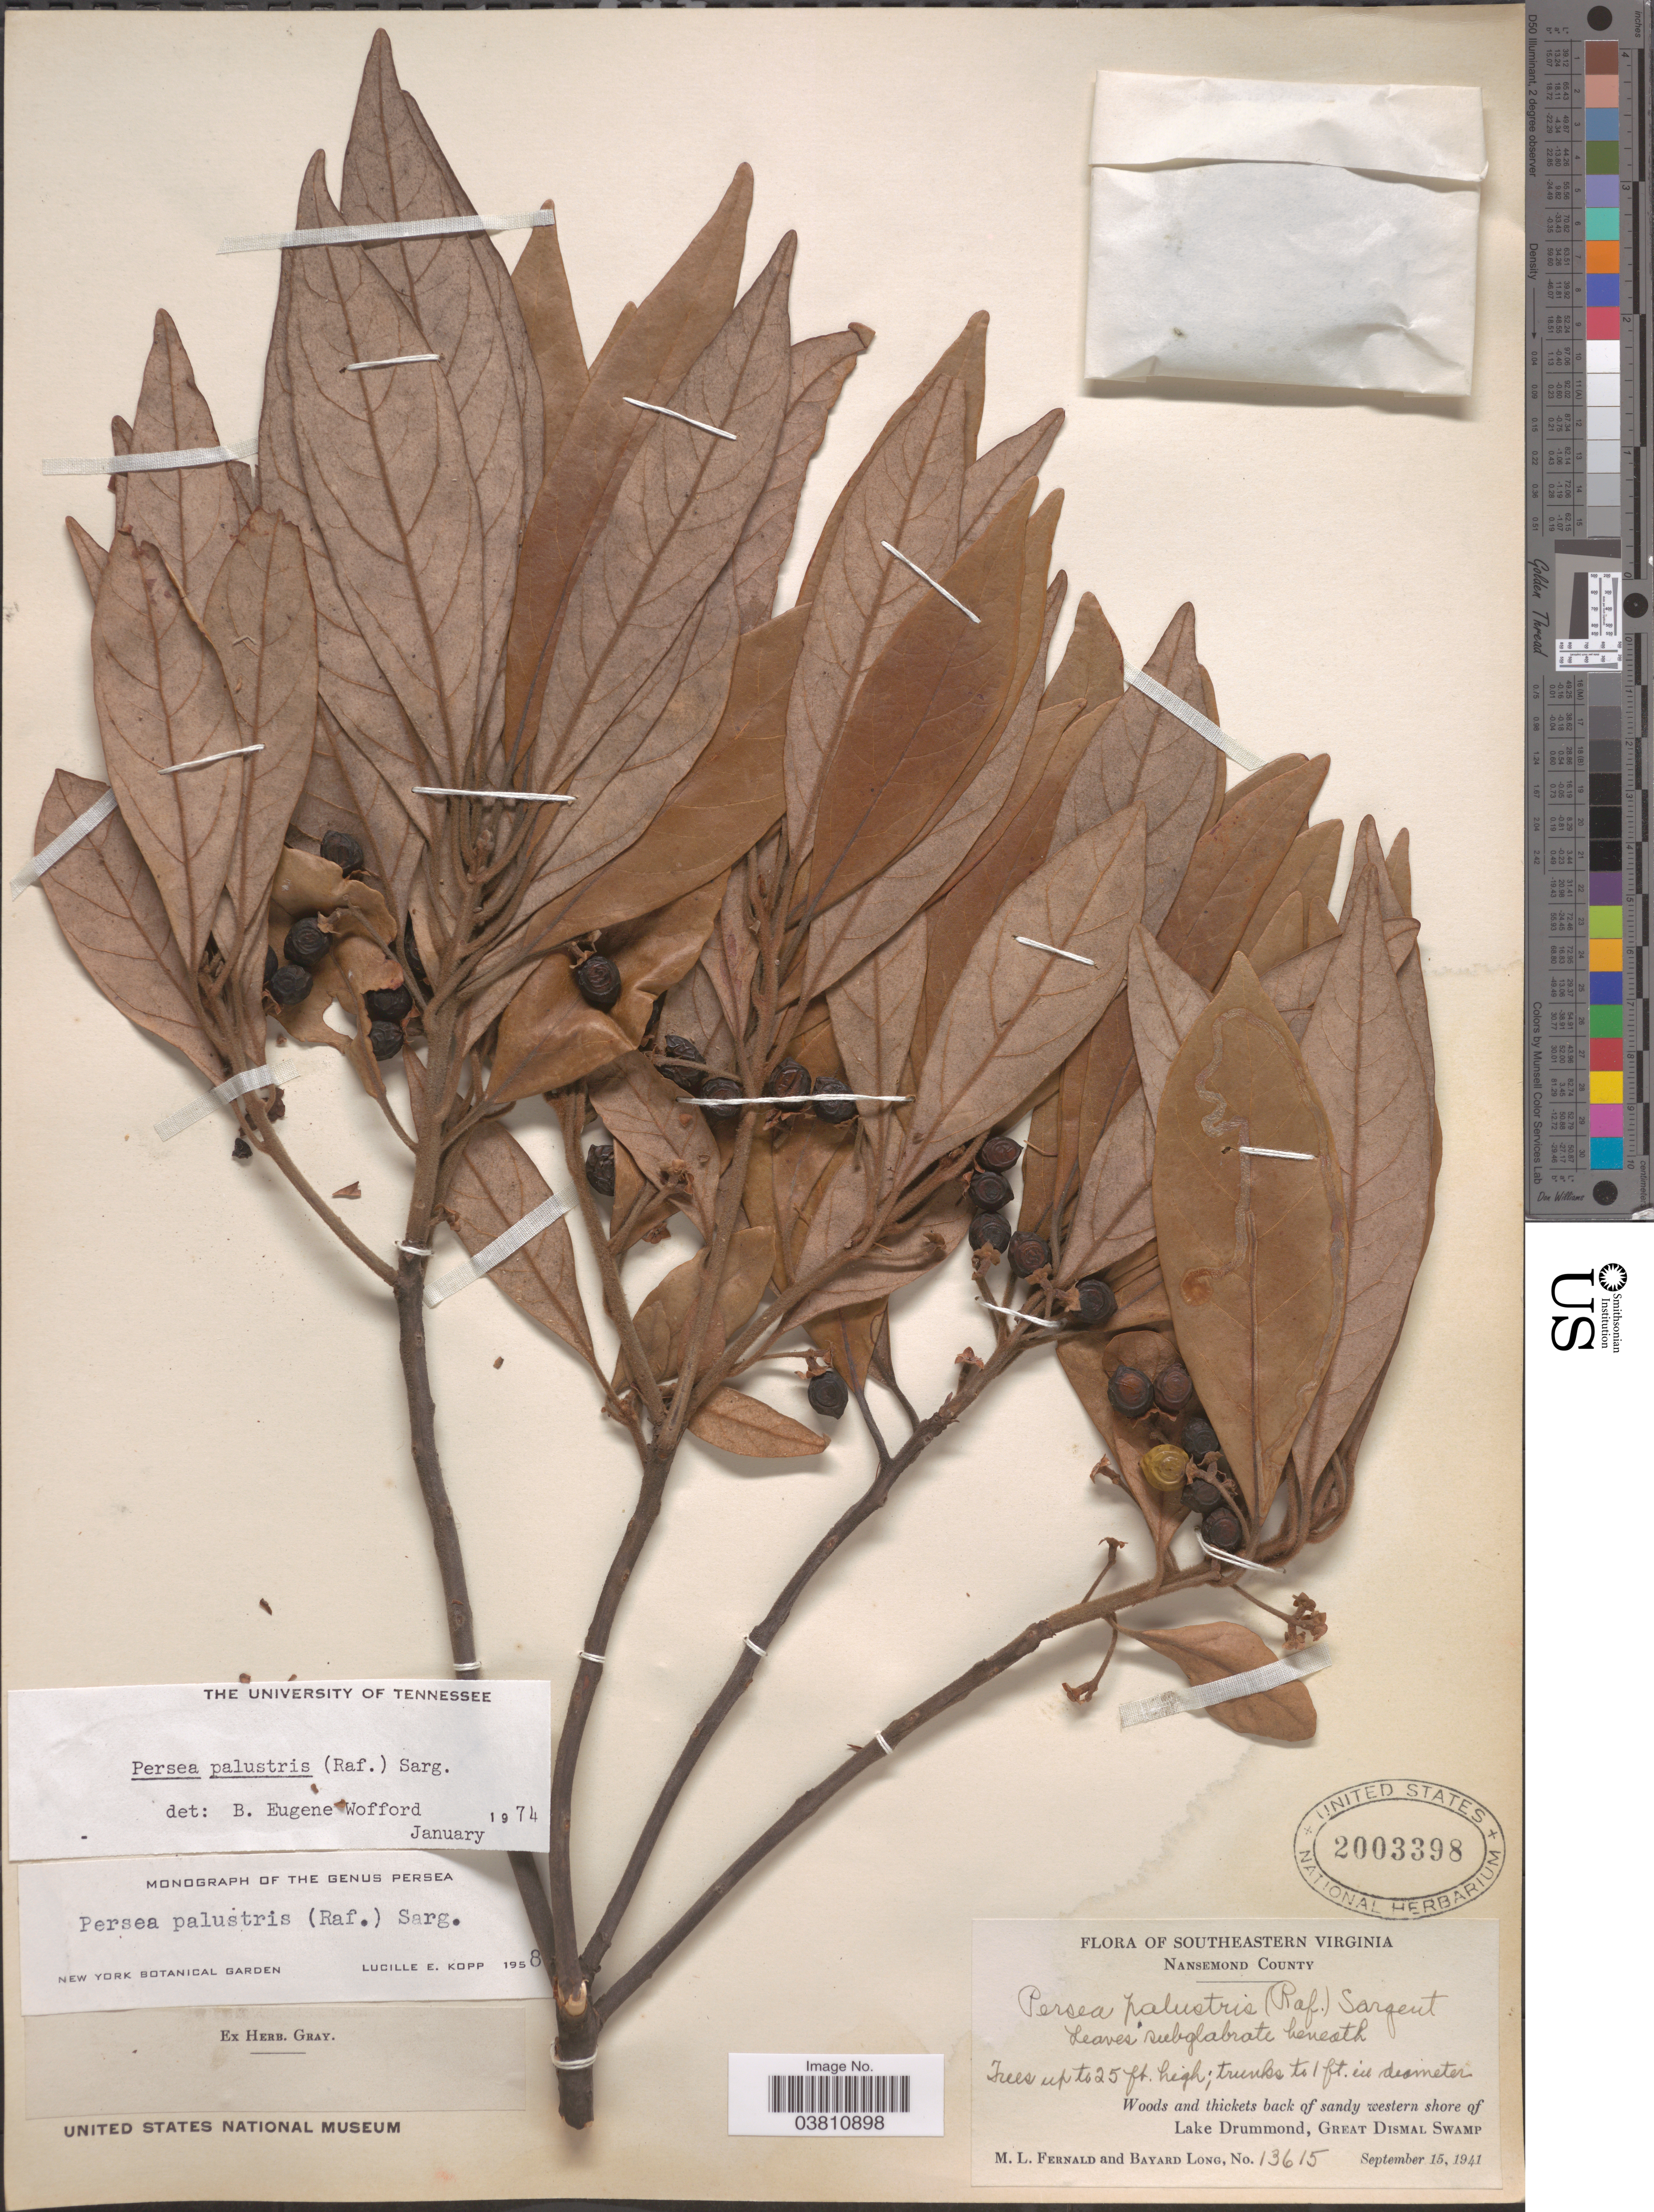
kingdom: Plantae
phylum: Tracheophyta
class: Magnoliopsida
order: Laurales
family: Lauraceae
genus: Persea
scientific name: Persea palustris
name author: (Raf.) Sarg.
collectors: M. L. Fernald & B. Long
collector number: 13615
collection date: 1941-09-15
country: United States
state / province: Virginia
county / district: City of Suffolk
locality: Southeastern Virginia. Nansemond County. woods and thickets back of sandy western shore of Lake Drummond, Great Dismal Swamp.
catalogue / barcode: US 2003398